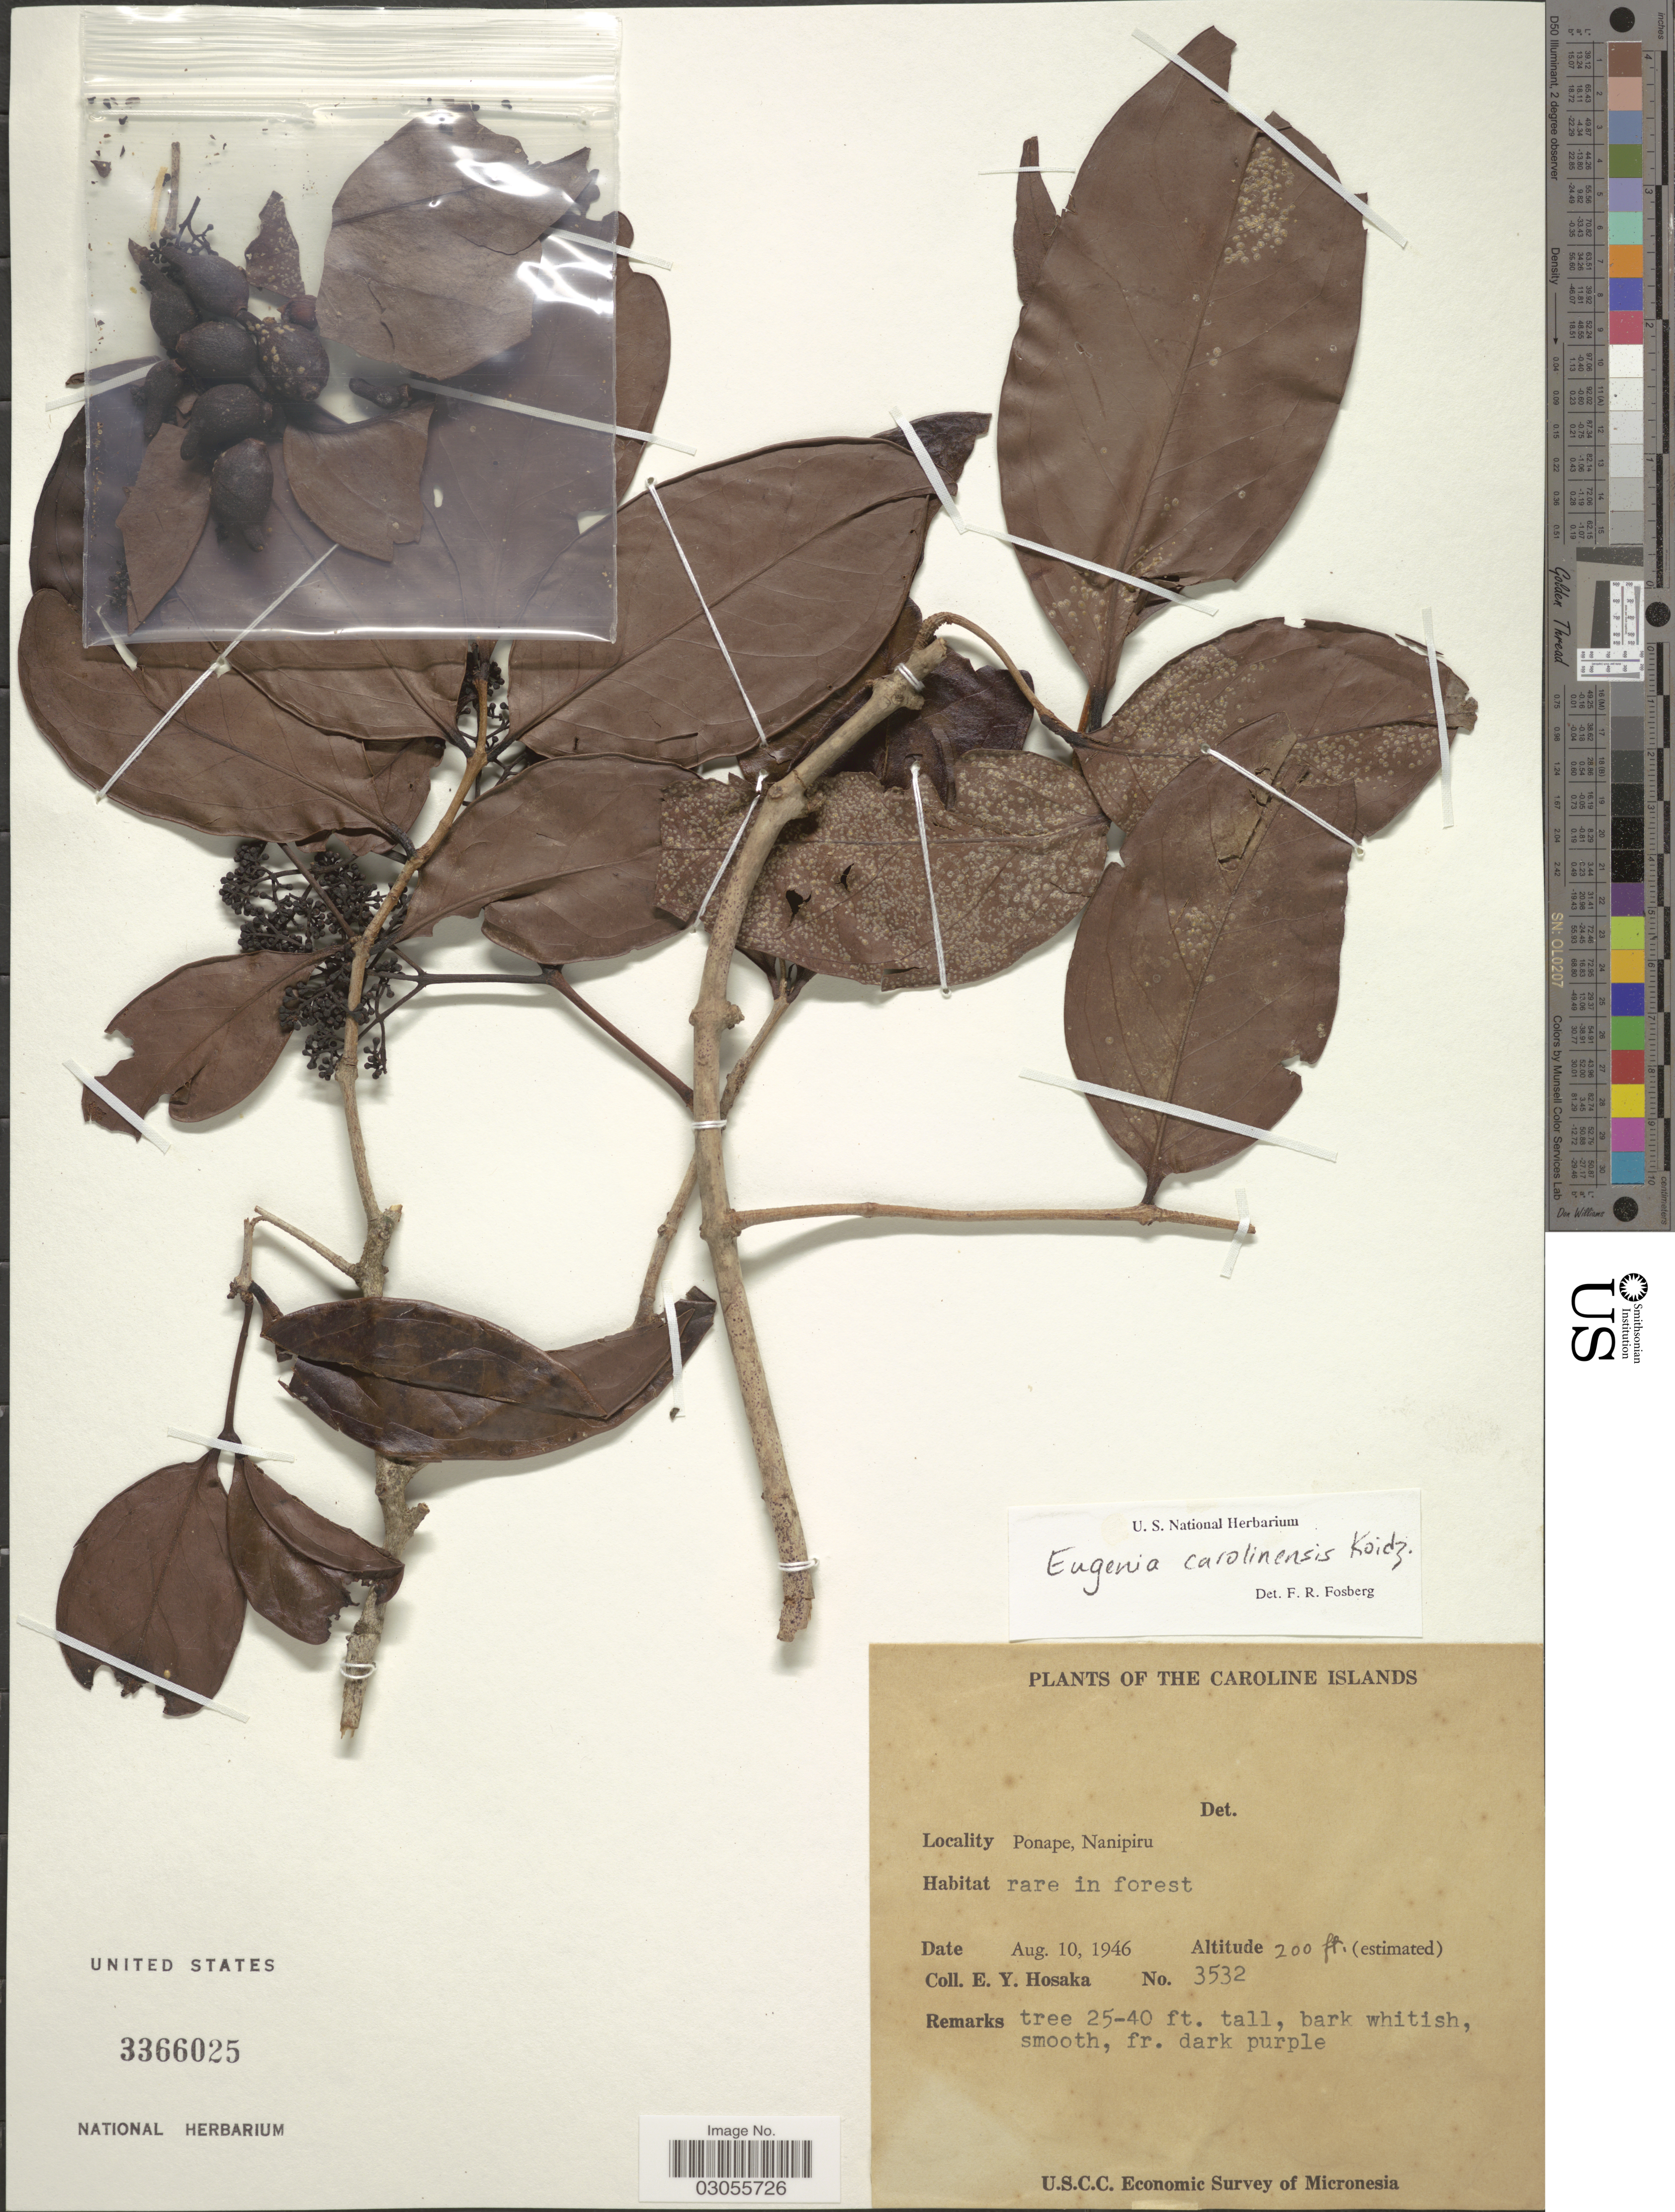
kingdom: Plantae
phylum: Tracheophyta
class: Magnoliopsida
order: Myrtales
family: Myrtaceae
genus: Syzygium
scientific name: Syzygium carolinense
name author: (Koidz.) Hosok.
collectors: E. Y. Hosaka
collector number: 3532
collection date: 1946-08-10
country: Micronesia, Federated States of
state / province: Pohnpei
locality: Caroline Islands. Ponape, Nanipiru.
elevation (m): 61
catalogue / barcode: US 3366025